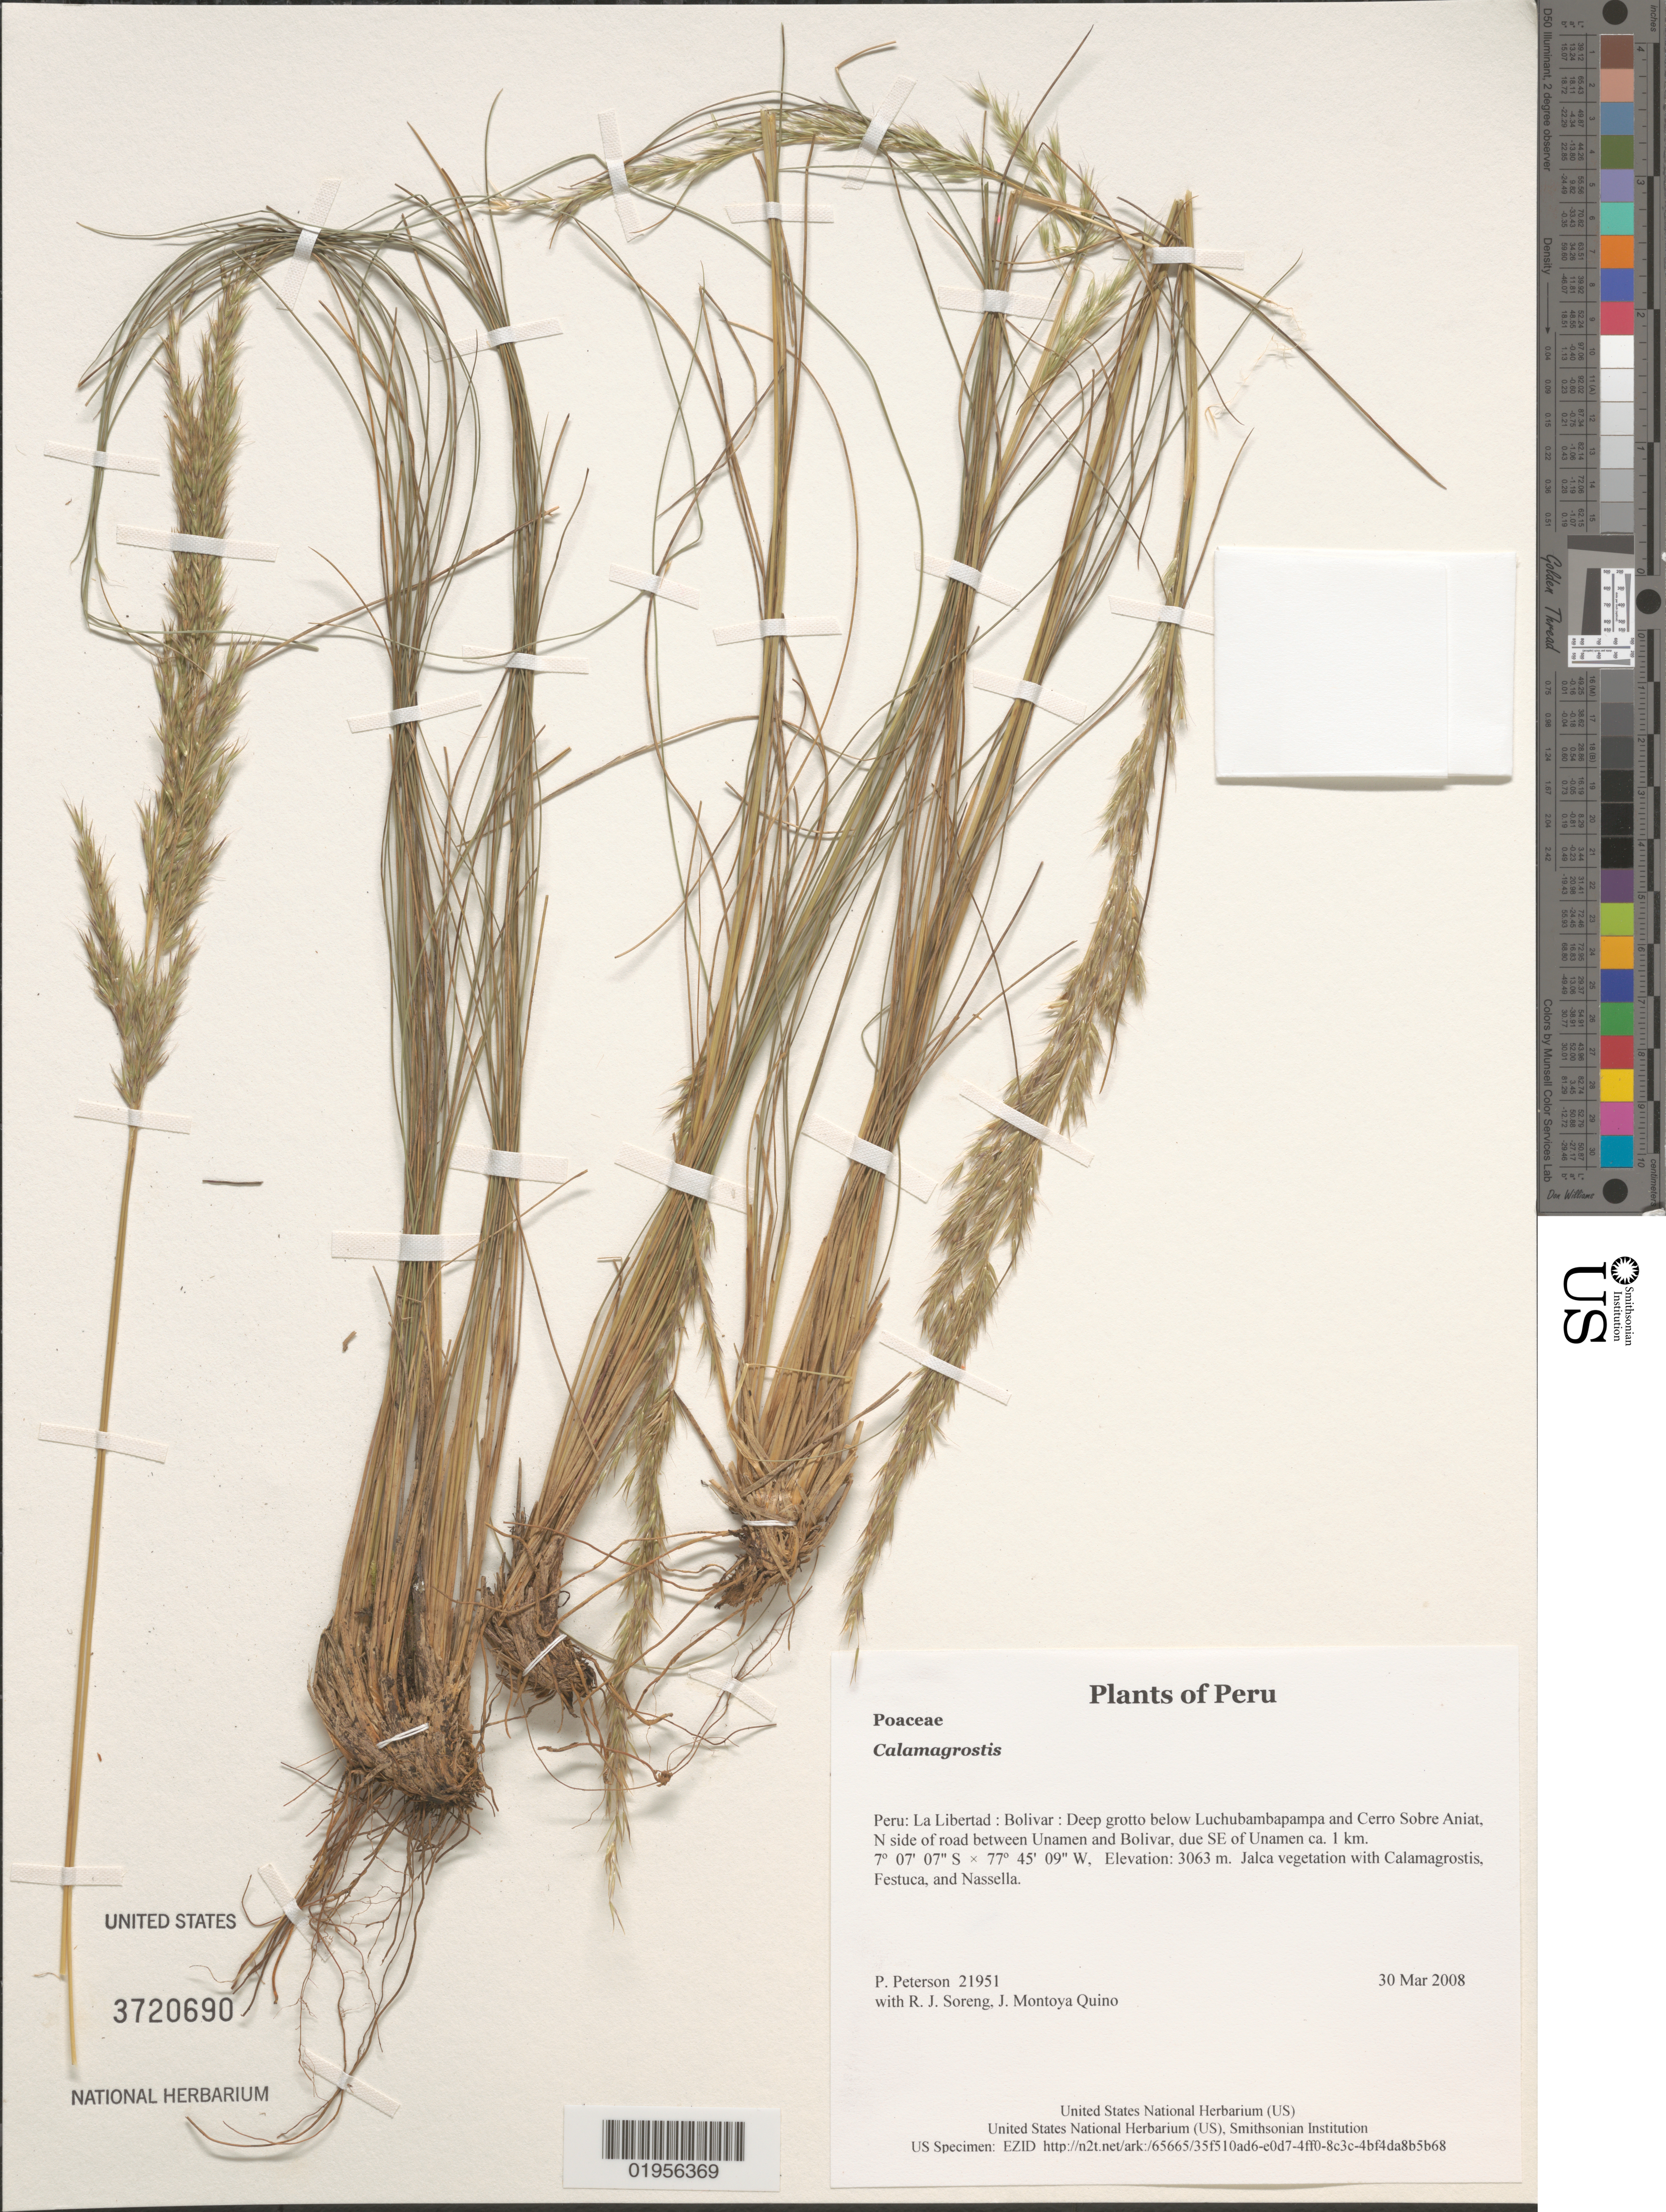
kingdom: Plantae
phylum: Tracheophyta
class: Liliopsida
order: Poales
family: Poaceae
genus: Calamagrostis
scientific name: Calamagrostis sp.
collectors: P. M. Peterson, R. J. Soreng & J. Montoya Quino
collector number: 21951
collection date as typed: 30 Mar 2008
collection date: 2008-03-30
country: Peru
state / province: La Libertad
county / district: Bolívar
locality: Deep grotto below Luchubambapampa and Cerro Sobre Aniat, N side of road between Unamen and Bolivar, due SE of Unamen ca. 1 km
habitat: Jalca vegetation with Calamagrostis, Festuca, and Nassella.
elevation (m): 3063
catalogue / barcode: US 3720690